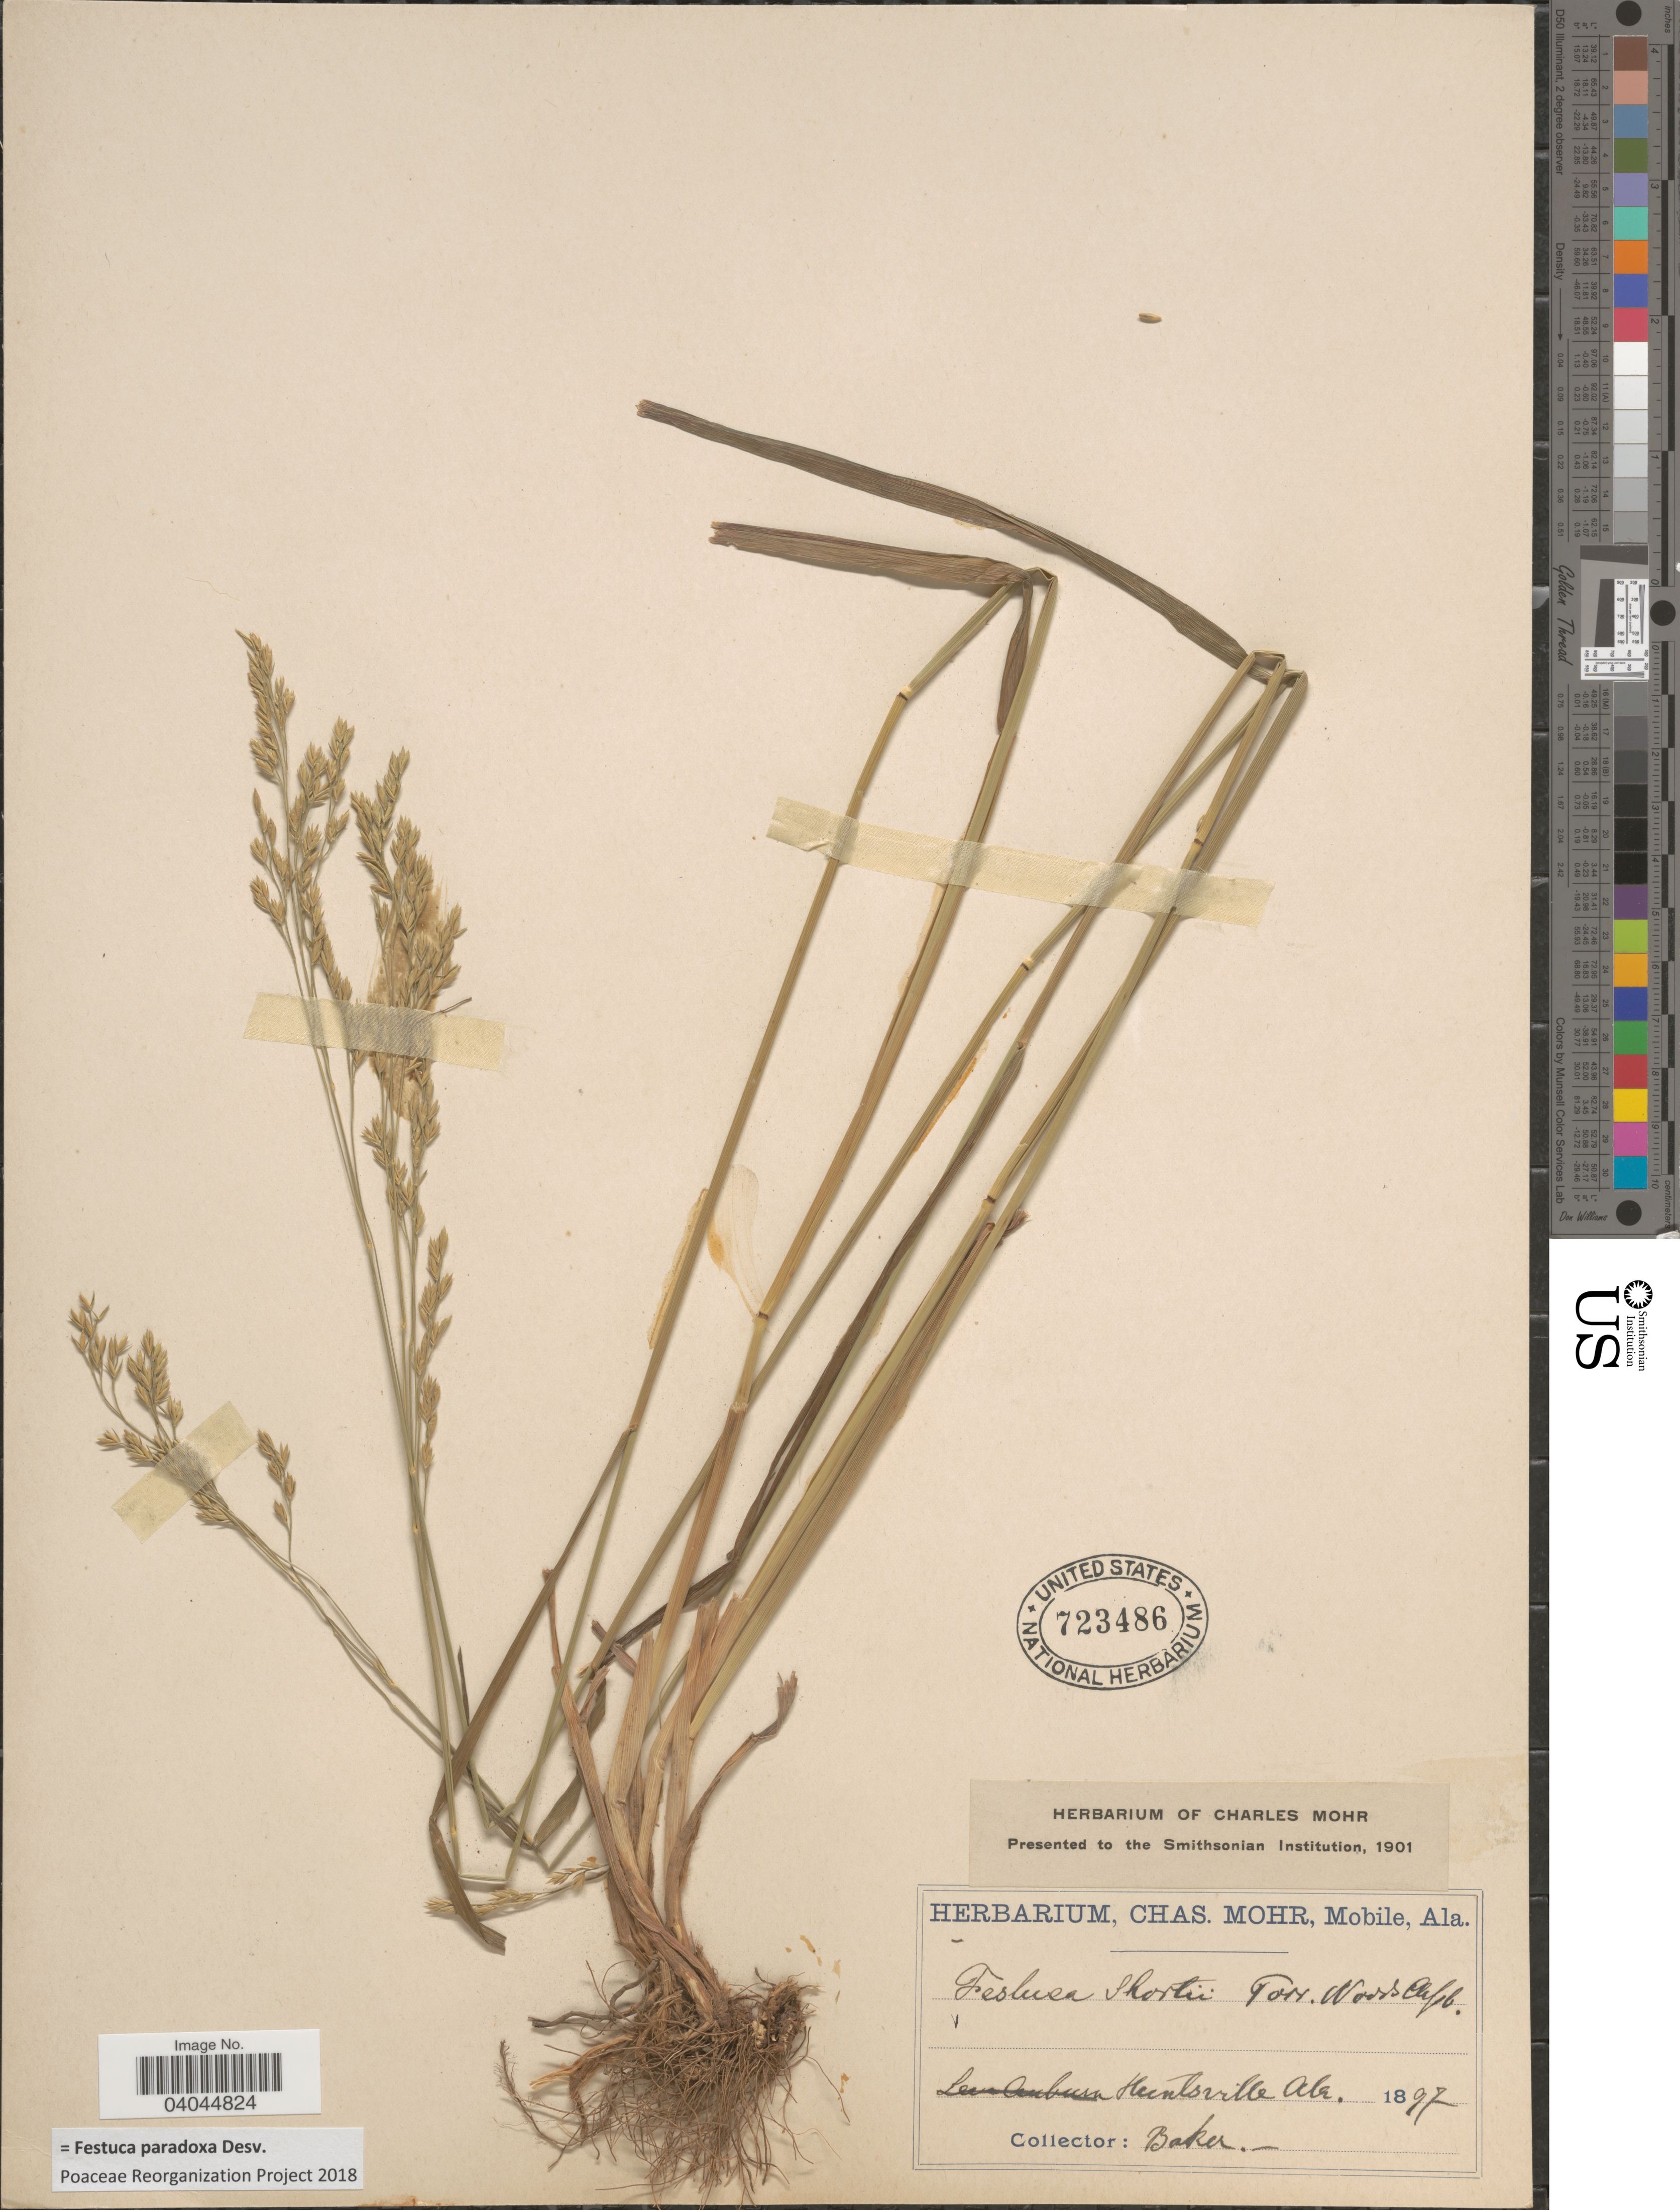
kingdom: Plantae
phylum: Tracheophyta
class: Liliopsida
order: Poales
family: Poaceae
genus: Festuca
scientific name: Festuca paradoxa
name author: Desv.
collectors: -- Baker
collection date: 1897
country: United States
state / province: Alabama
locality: Huntsville.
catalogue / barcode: US 723486